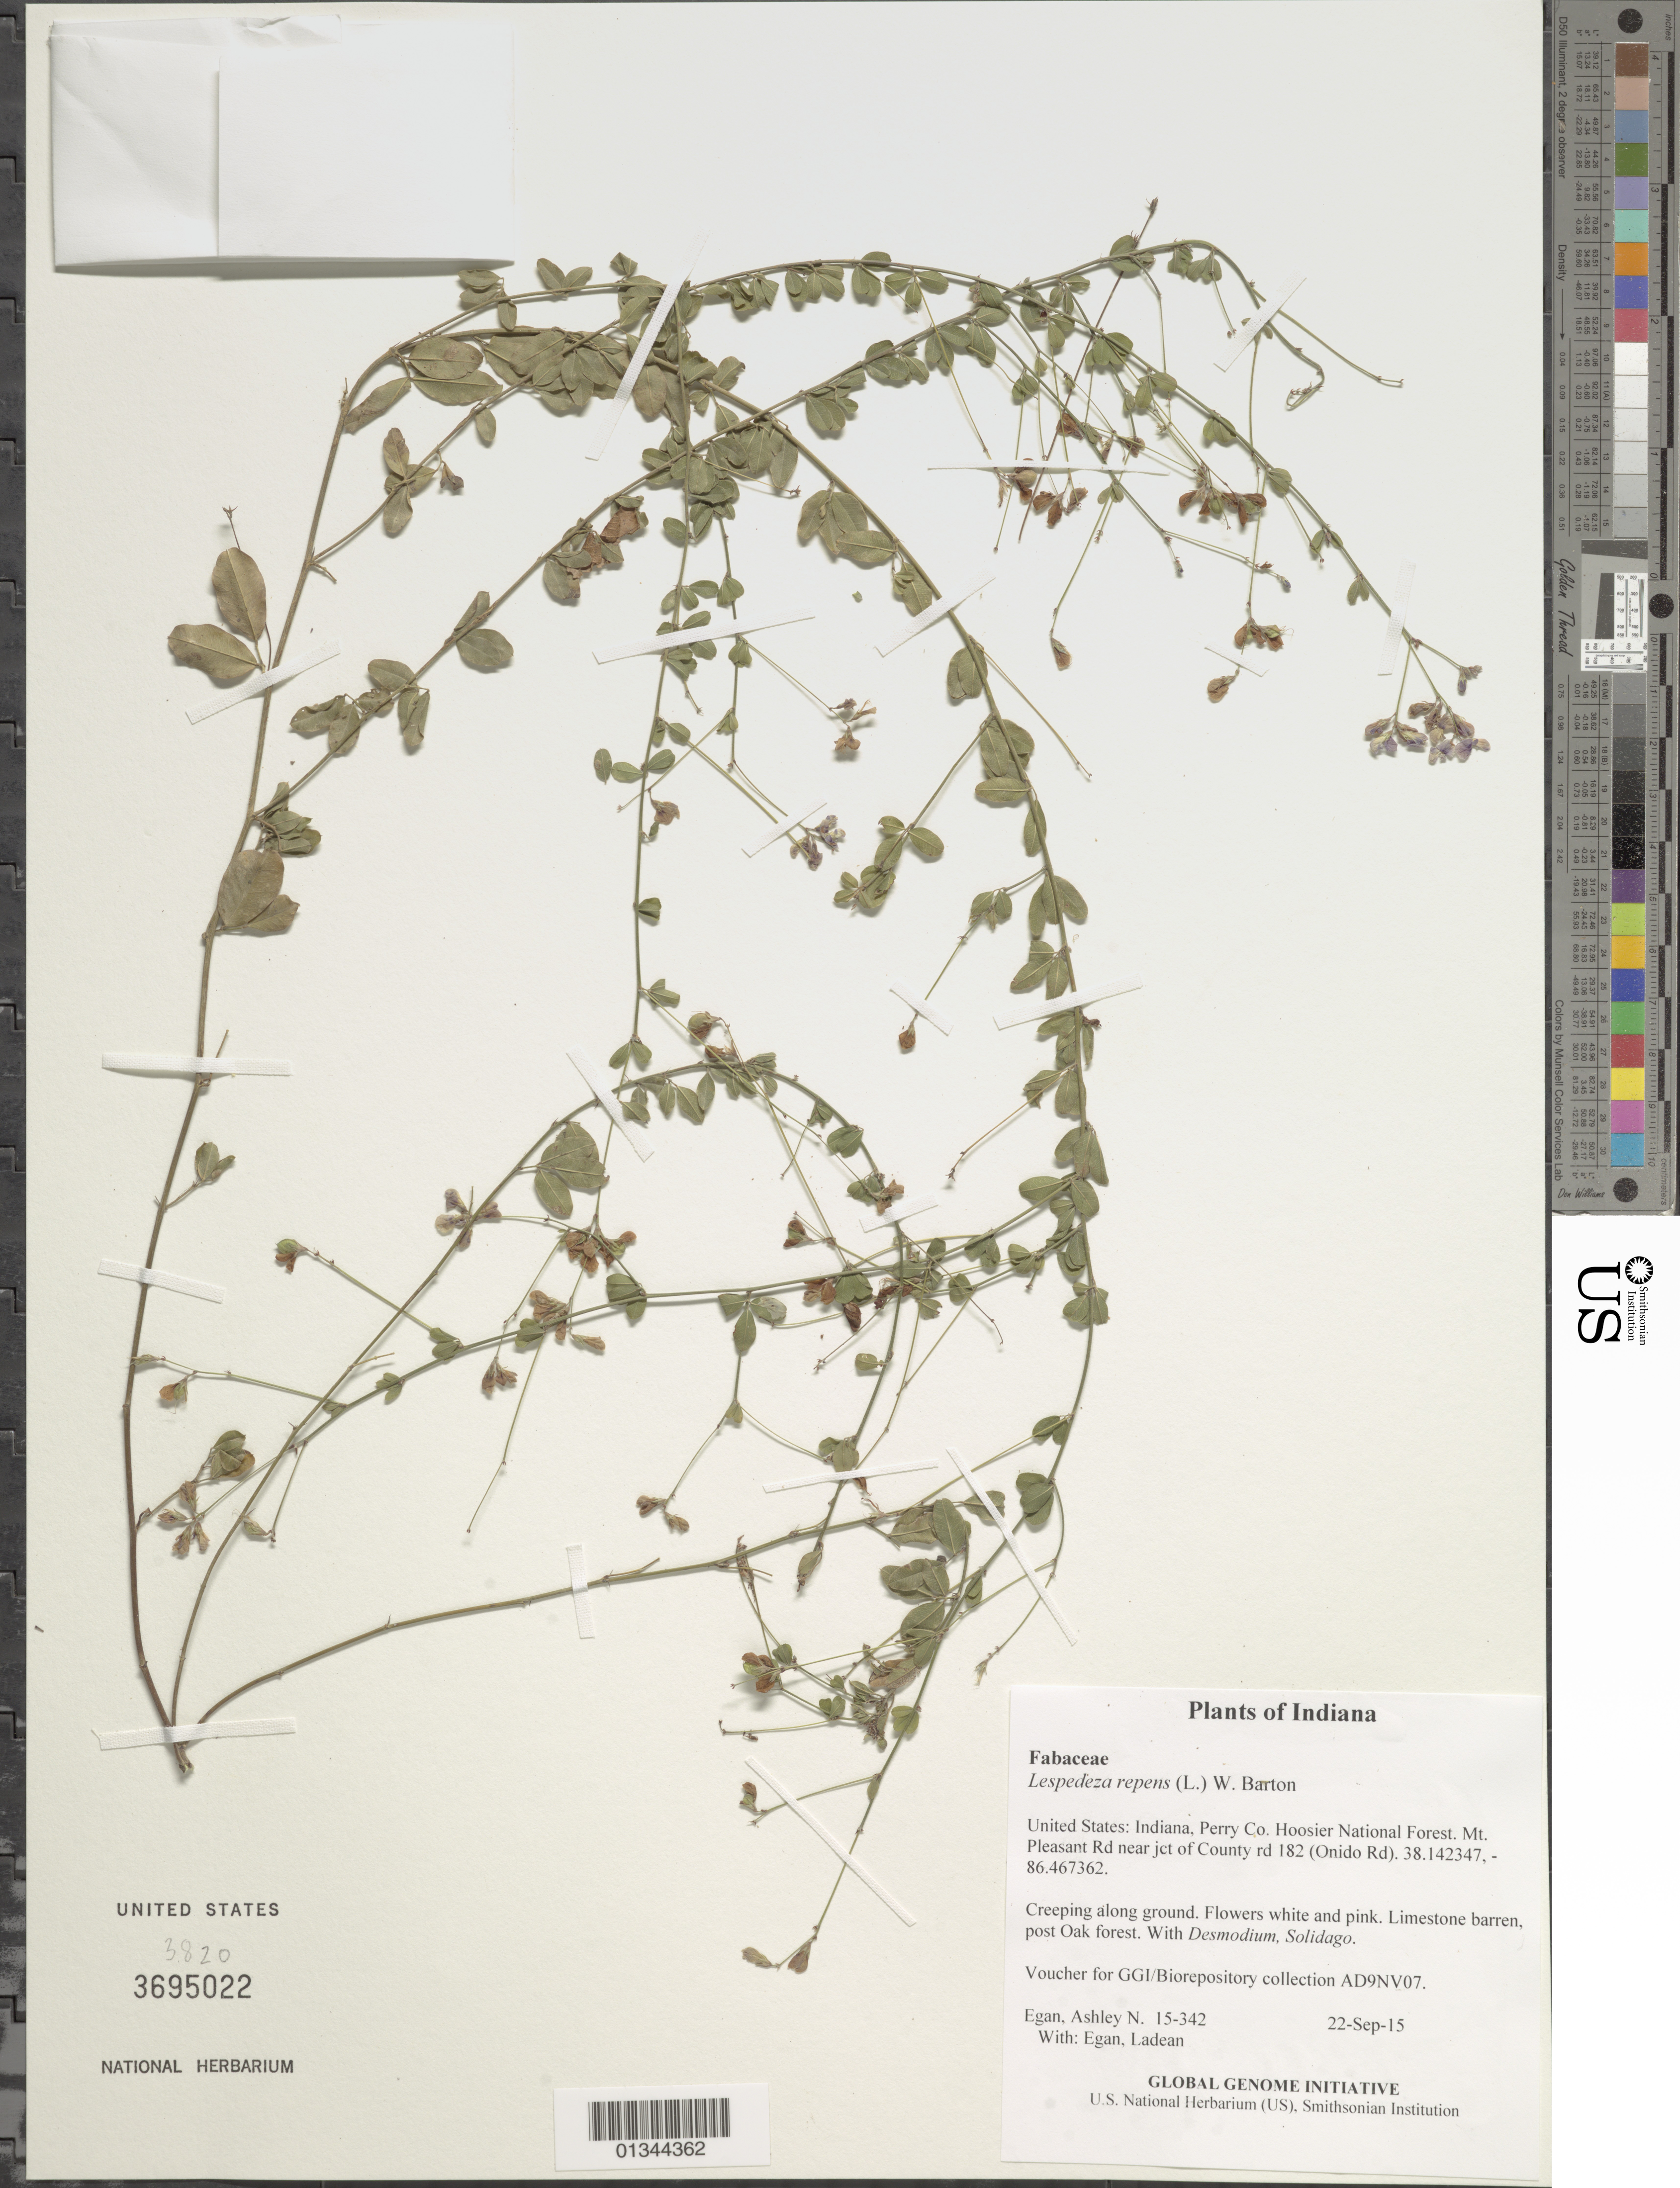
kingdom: Plantae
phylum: Tracheophyta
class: Magnoliopsida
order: Fabales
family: Fabaceae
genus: Lespedeza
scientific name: Lespedeza repens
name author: (L.) W.P.C. Barton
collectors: A. N. Egan & L. Egan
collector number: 15-342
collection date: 2015-09-22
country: United States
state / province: Indiana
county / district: Perry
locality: Hoosier National Forest. Mt. Pleasant Rd near jct of County rd 182 (Onido Rd).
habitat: Limestone barren, post Oak forest.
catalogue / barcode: US 3695022